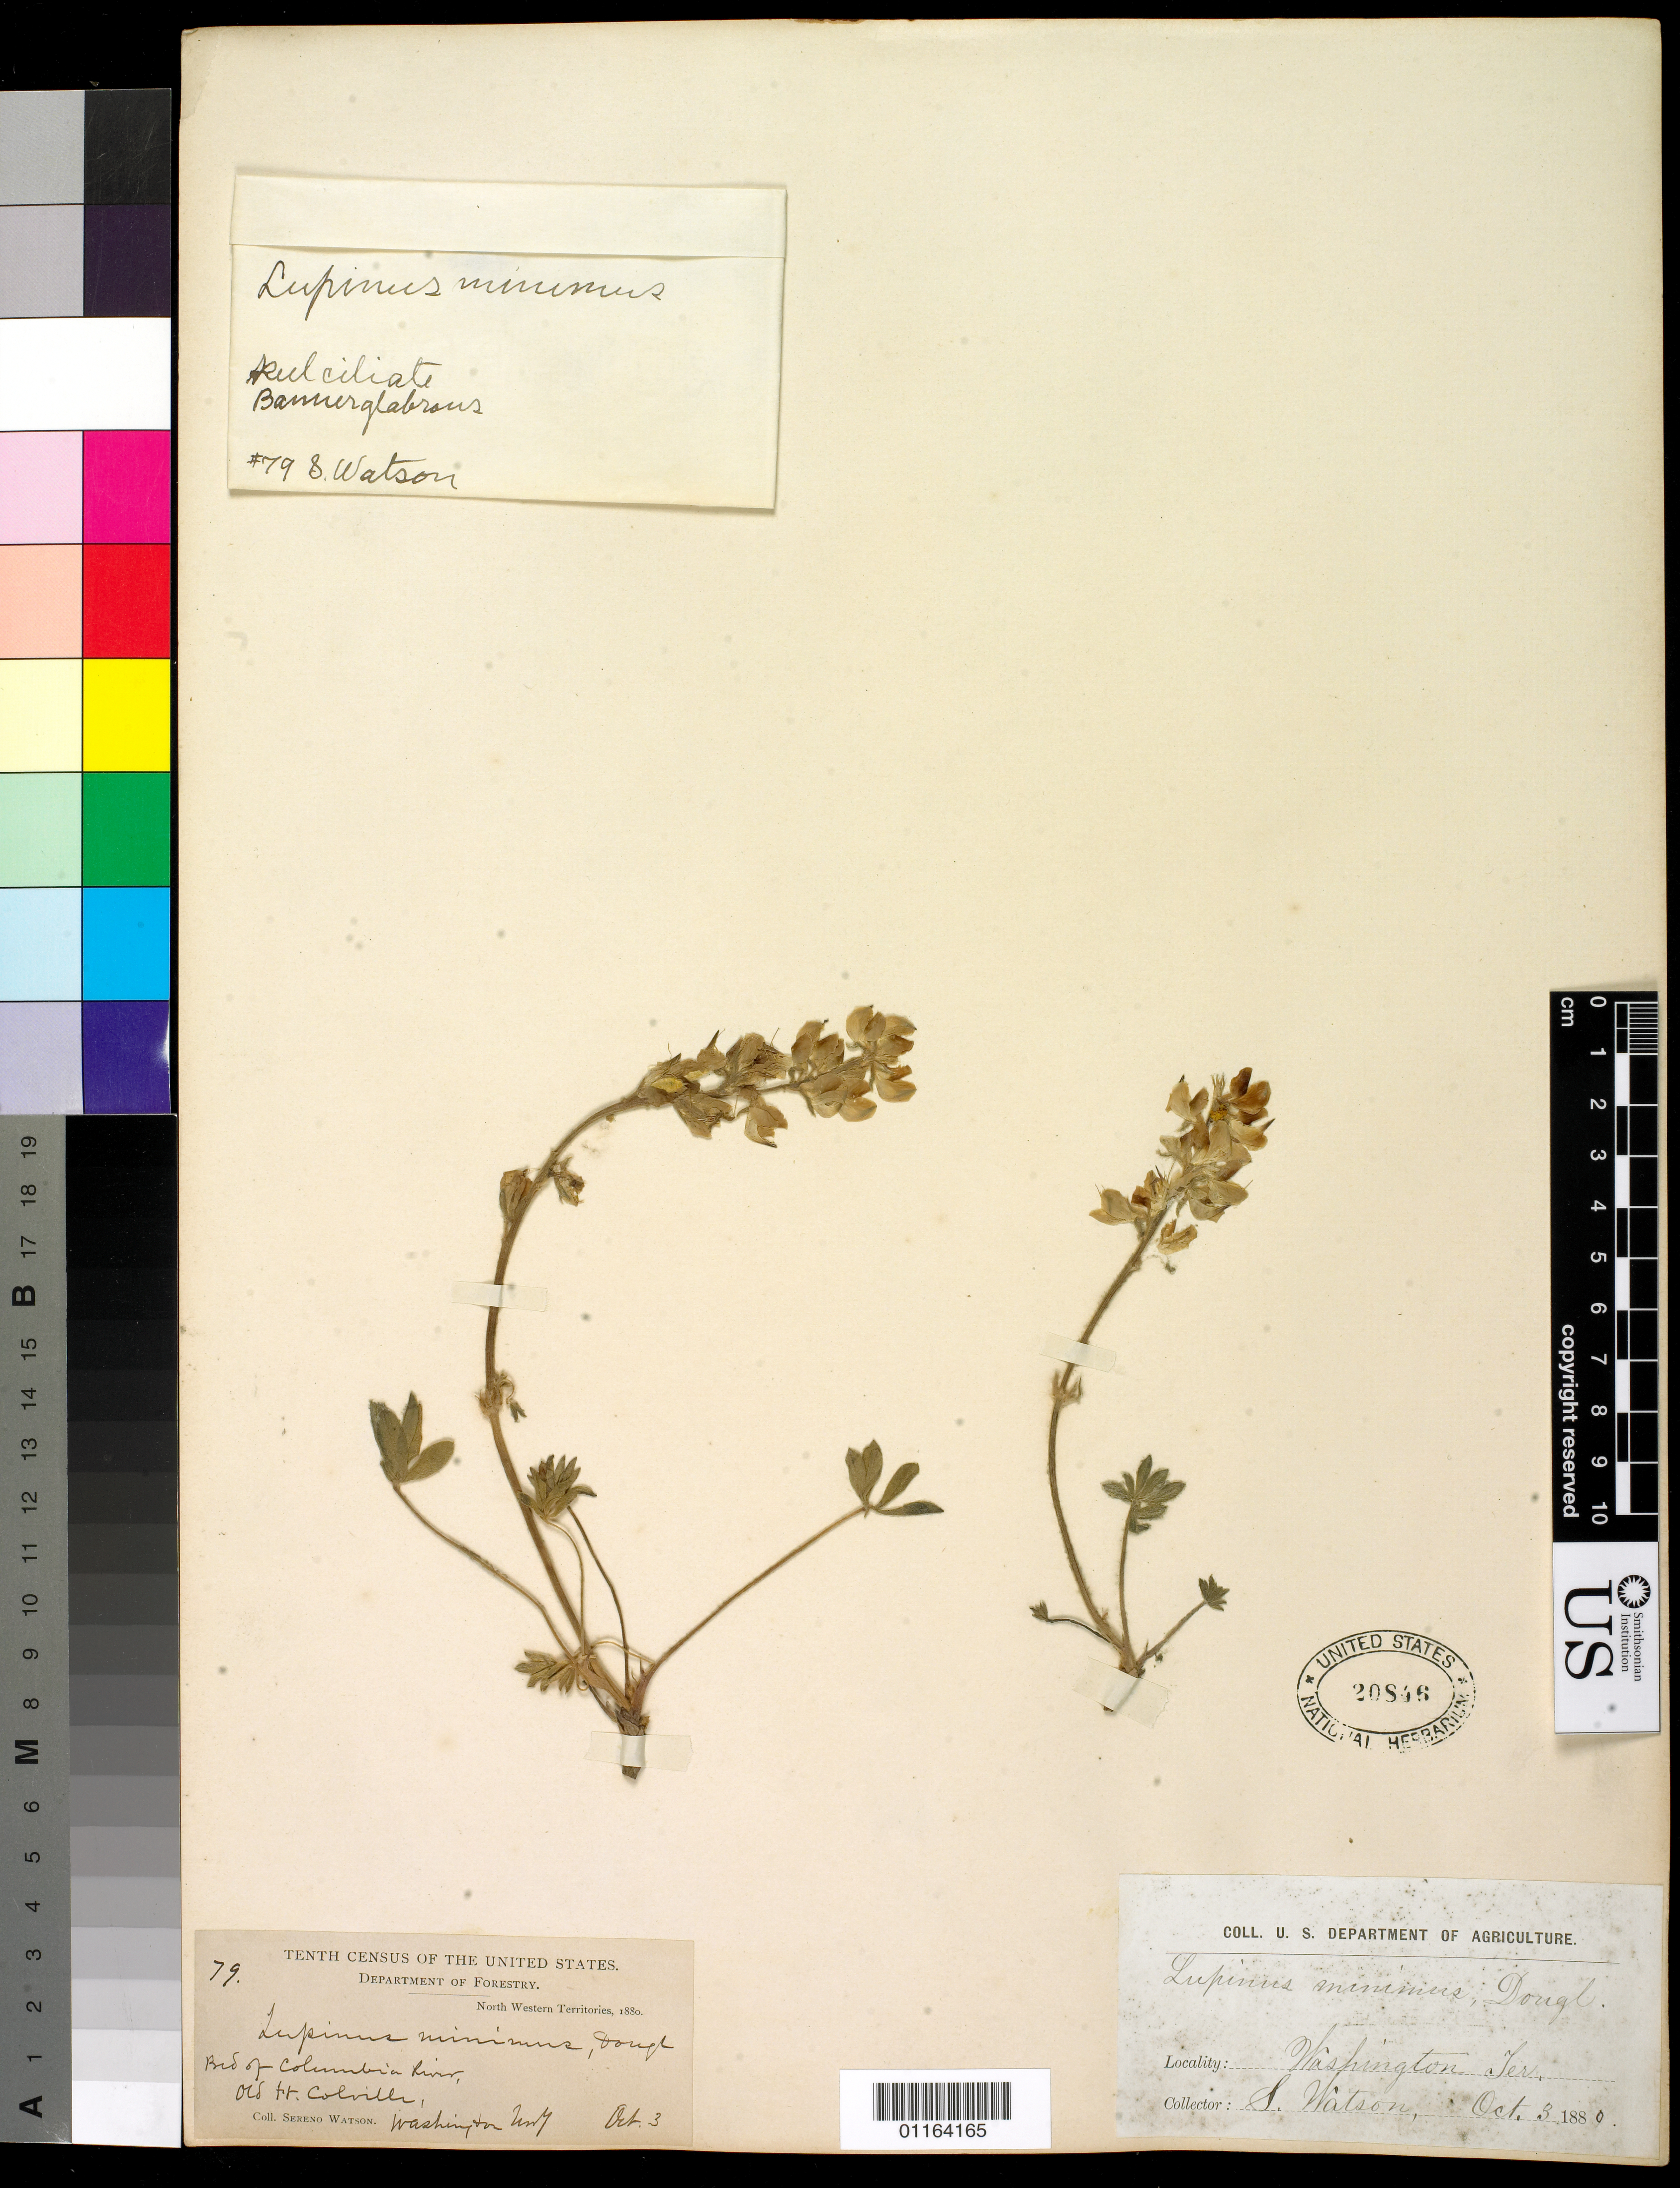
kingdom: Plantae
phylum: Tracheophyta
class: Magnoliopsida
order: Fabales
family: Fabaceae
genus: Lupinus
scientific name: Lupinus minimus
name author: Douglas ex G. Don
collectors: S. Watson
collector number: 79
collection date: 1880-10-03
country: United States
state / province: Washington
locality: Columbia River, Washinton Ter.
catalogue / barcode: US 20846